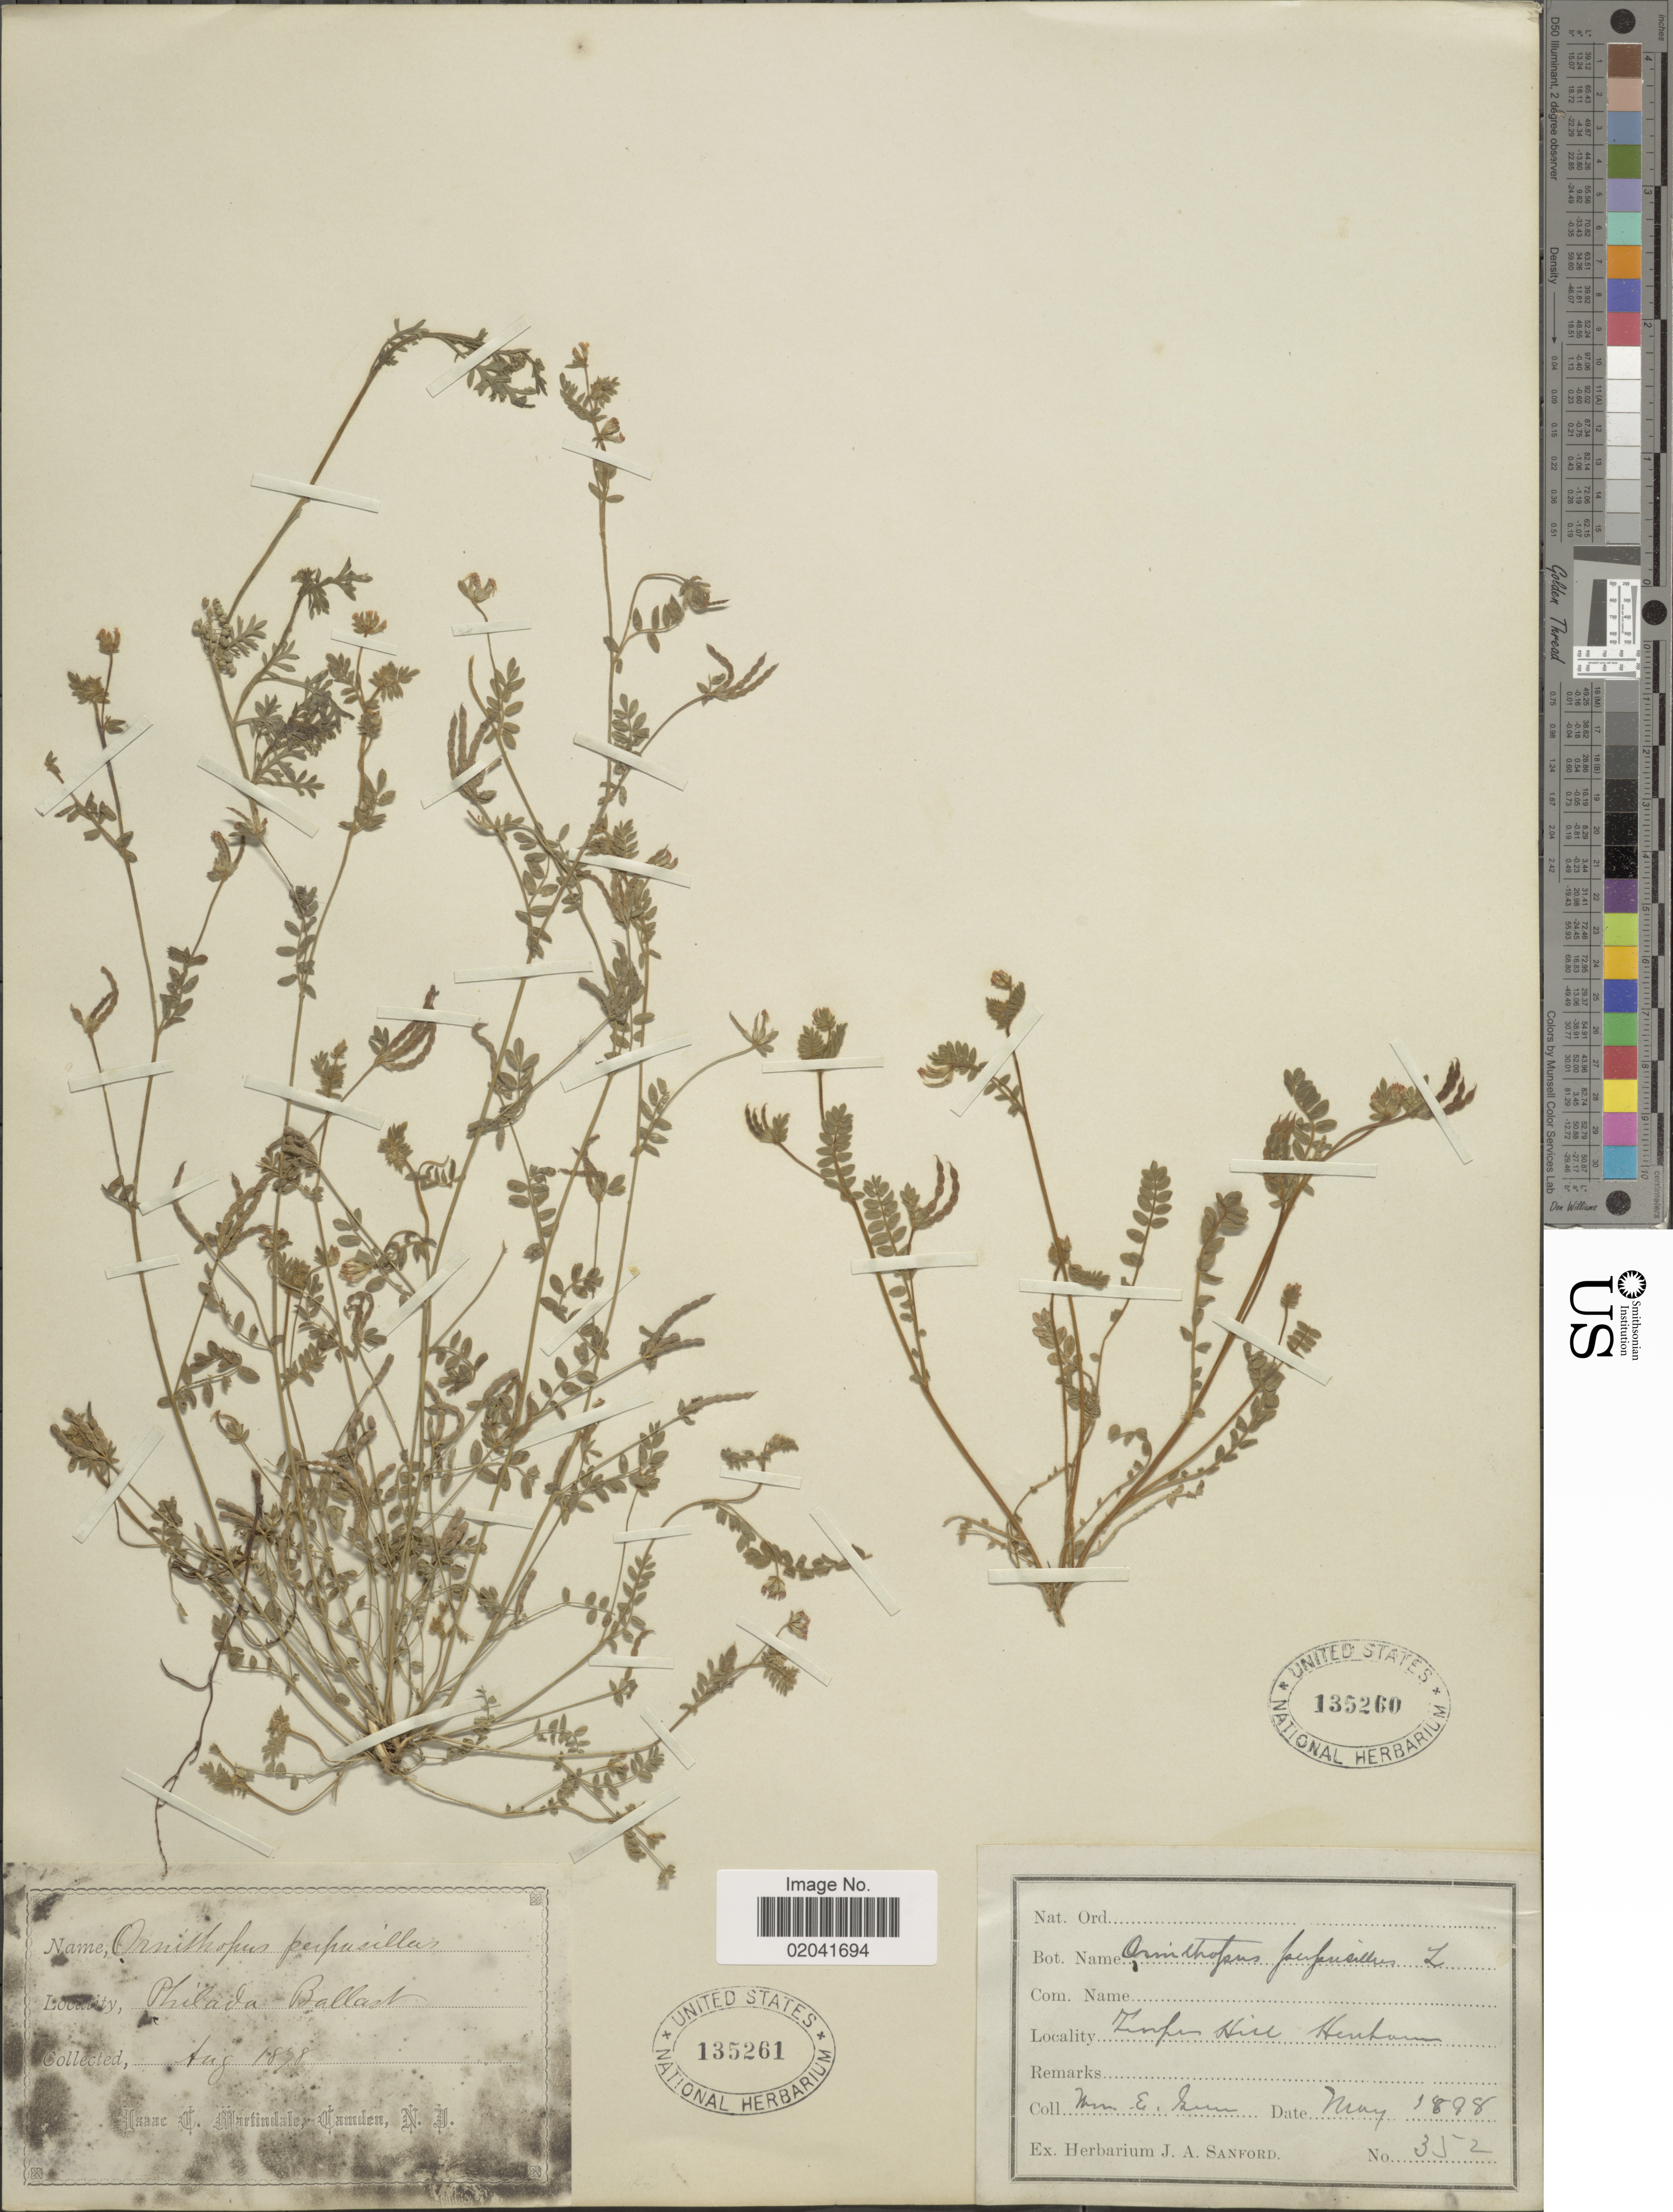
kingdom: Plantae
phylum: Tracheophyta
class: Magnoliopsida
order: Fabales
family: Fabaceae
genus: Ornithopus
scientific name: Ornithopus perpusillus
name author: L.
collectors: I. C. Martindale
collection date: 1878-08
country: United States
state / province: Pennsylvania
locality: Philada Ballast.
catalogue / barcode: US 135261